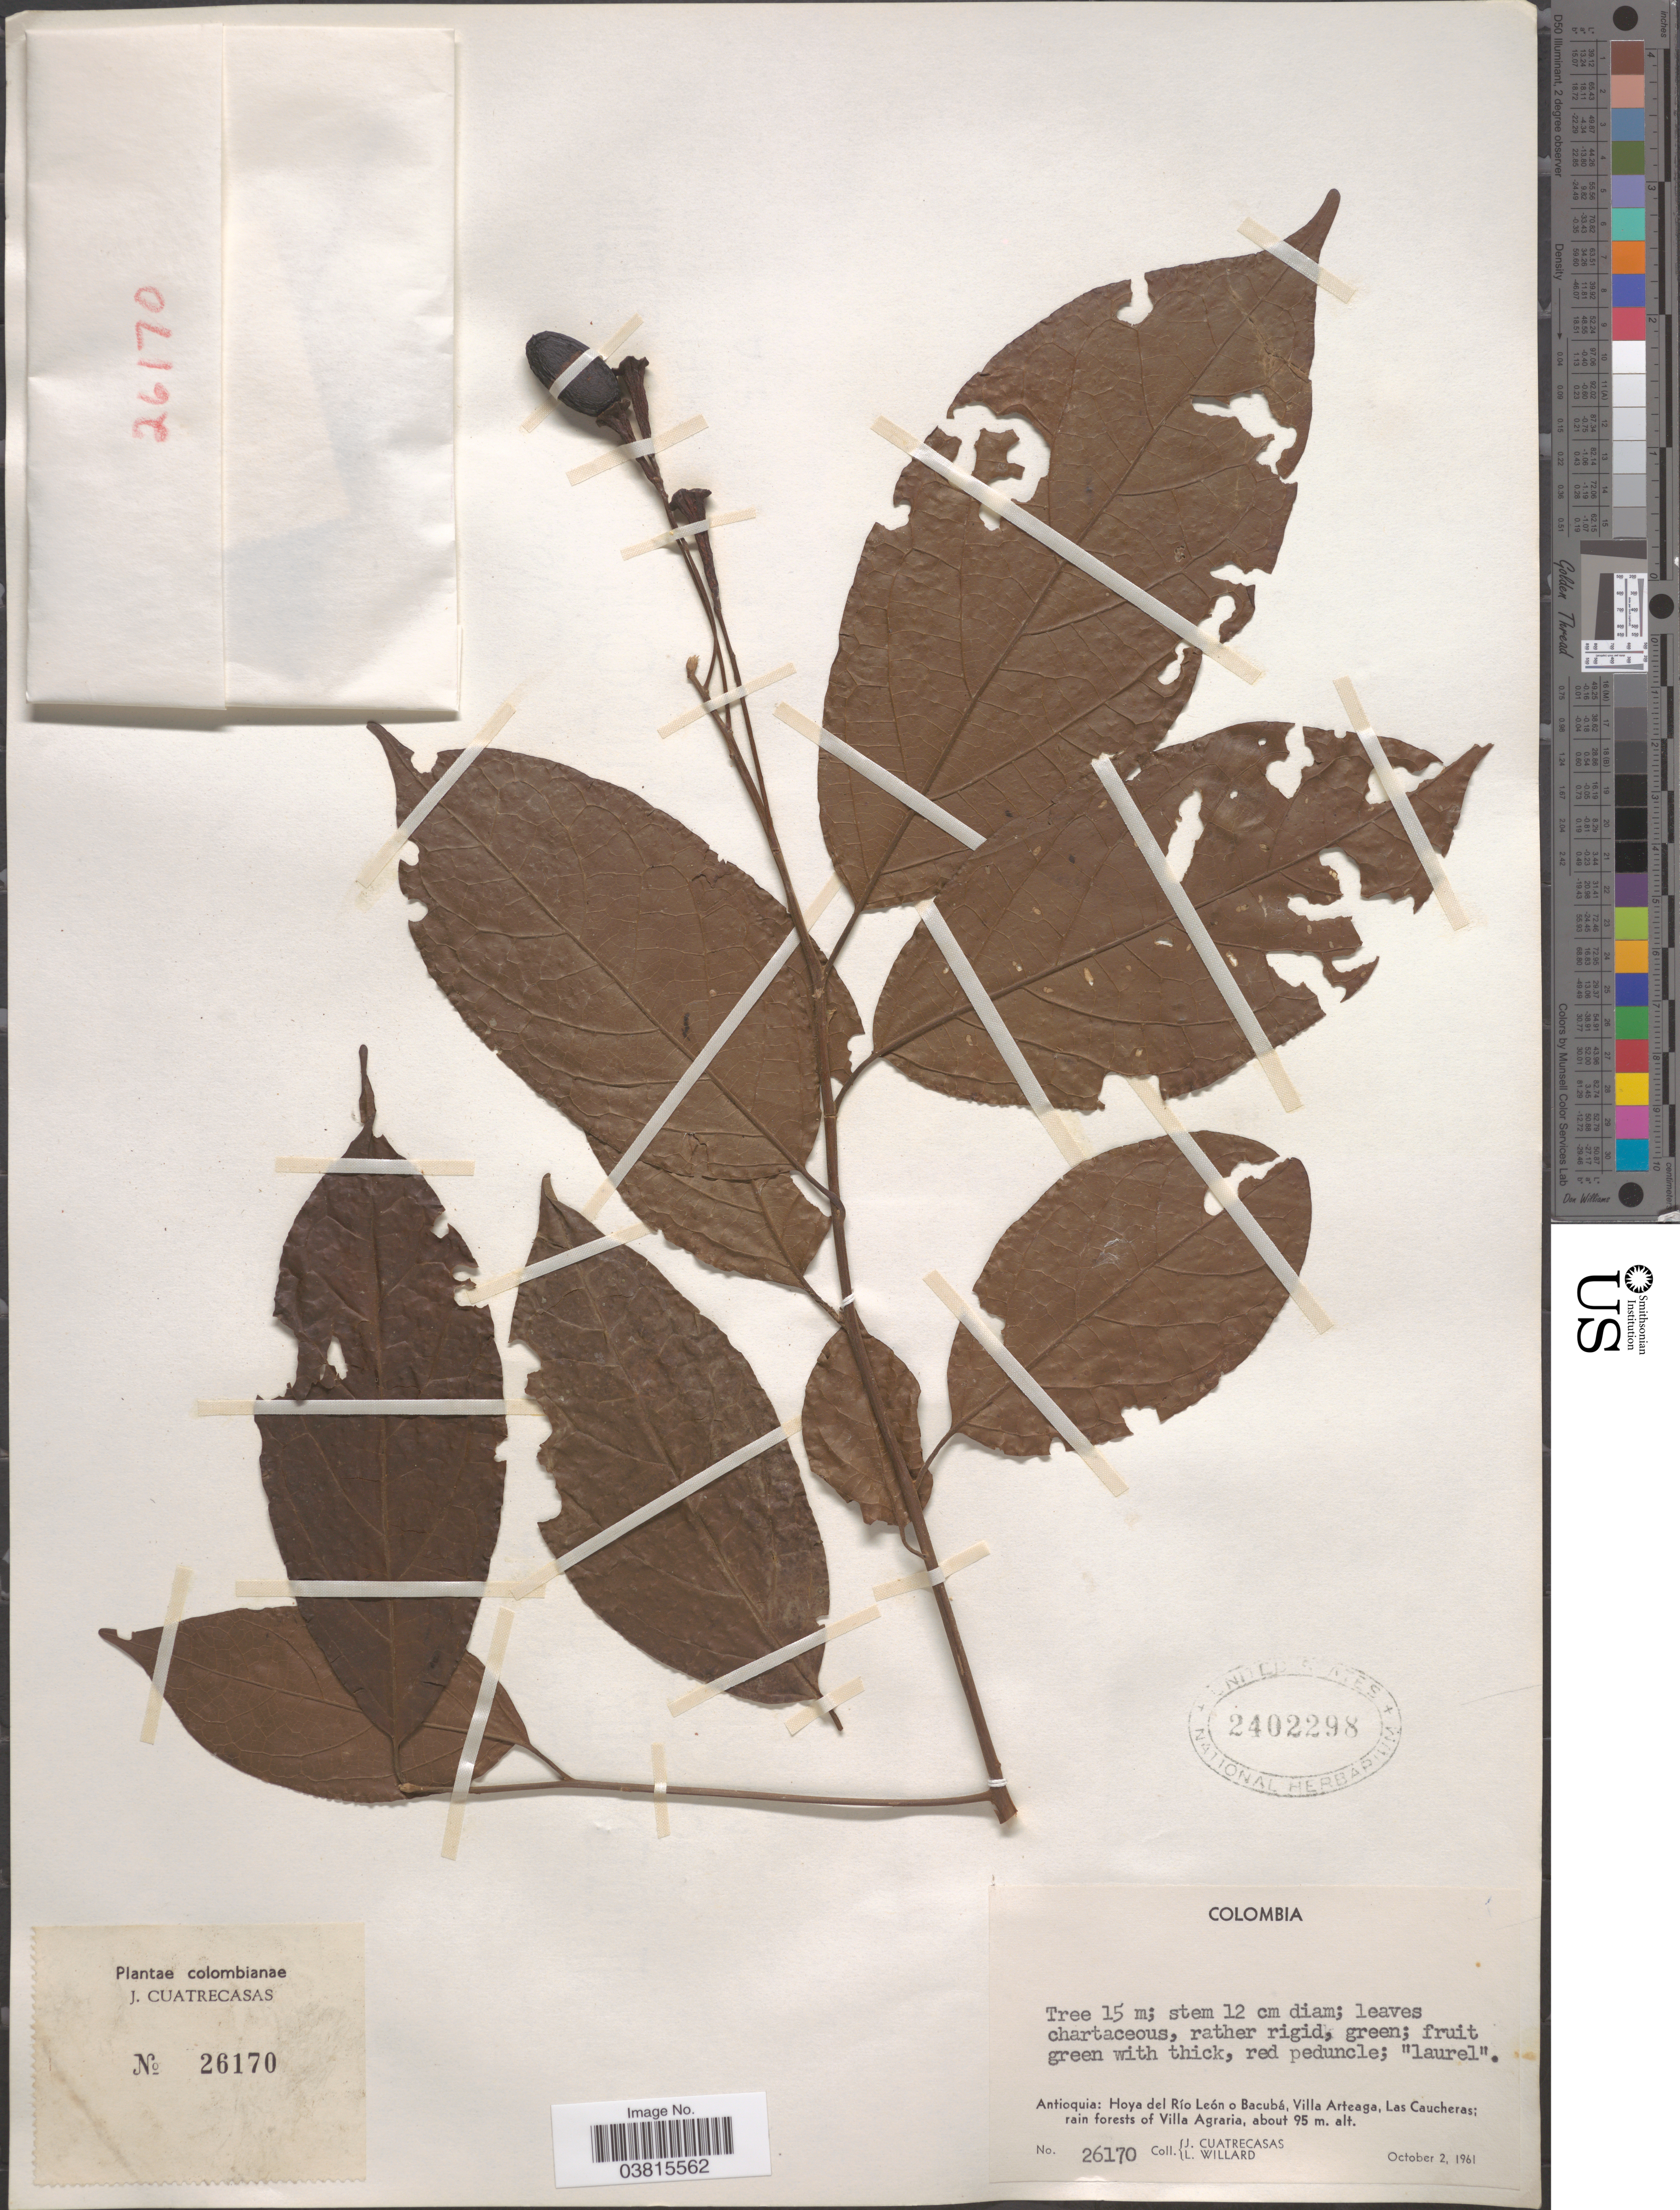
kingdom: Plantae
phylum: Tracheophyta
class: Magnoliopsida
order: Laurales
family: Lauraceae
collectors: J. Cuatrecasas & L. Willard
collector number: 26170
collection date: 1961-10-02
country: Colombia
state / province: Antioquia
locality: Hoya del Río León o Bacubá, Villa Arteaga, Las Caucheras; rain forests of Villa Agraria.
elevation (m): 95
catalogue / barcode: US 2402298